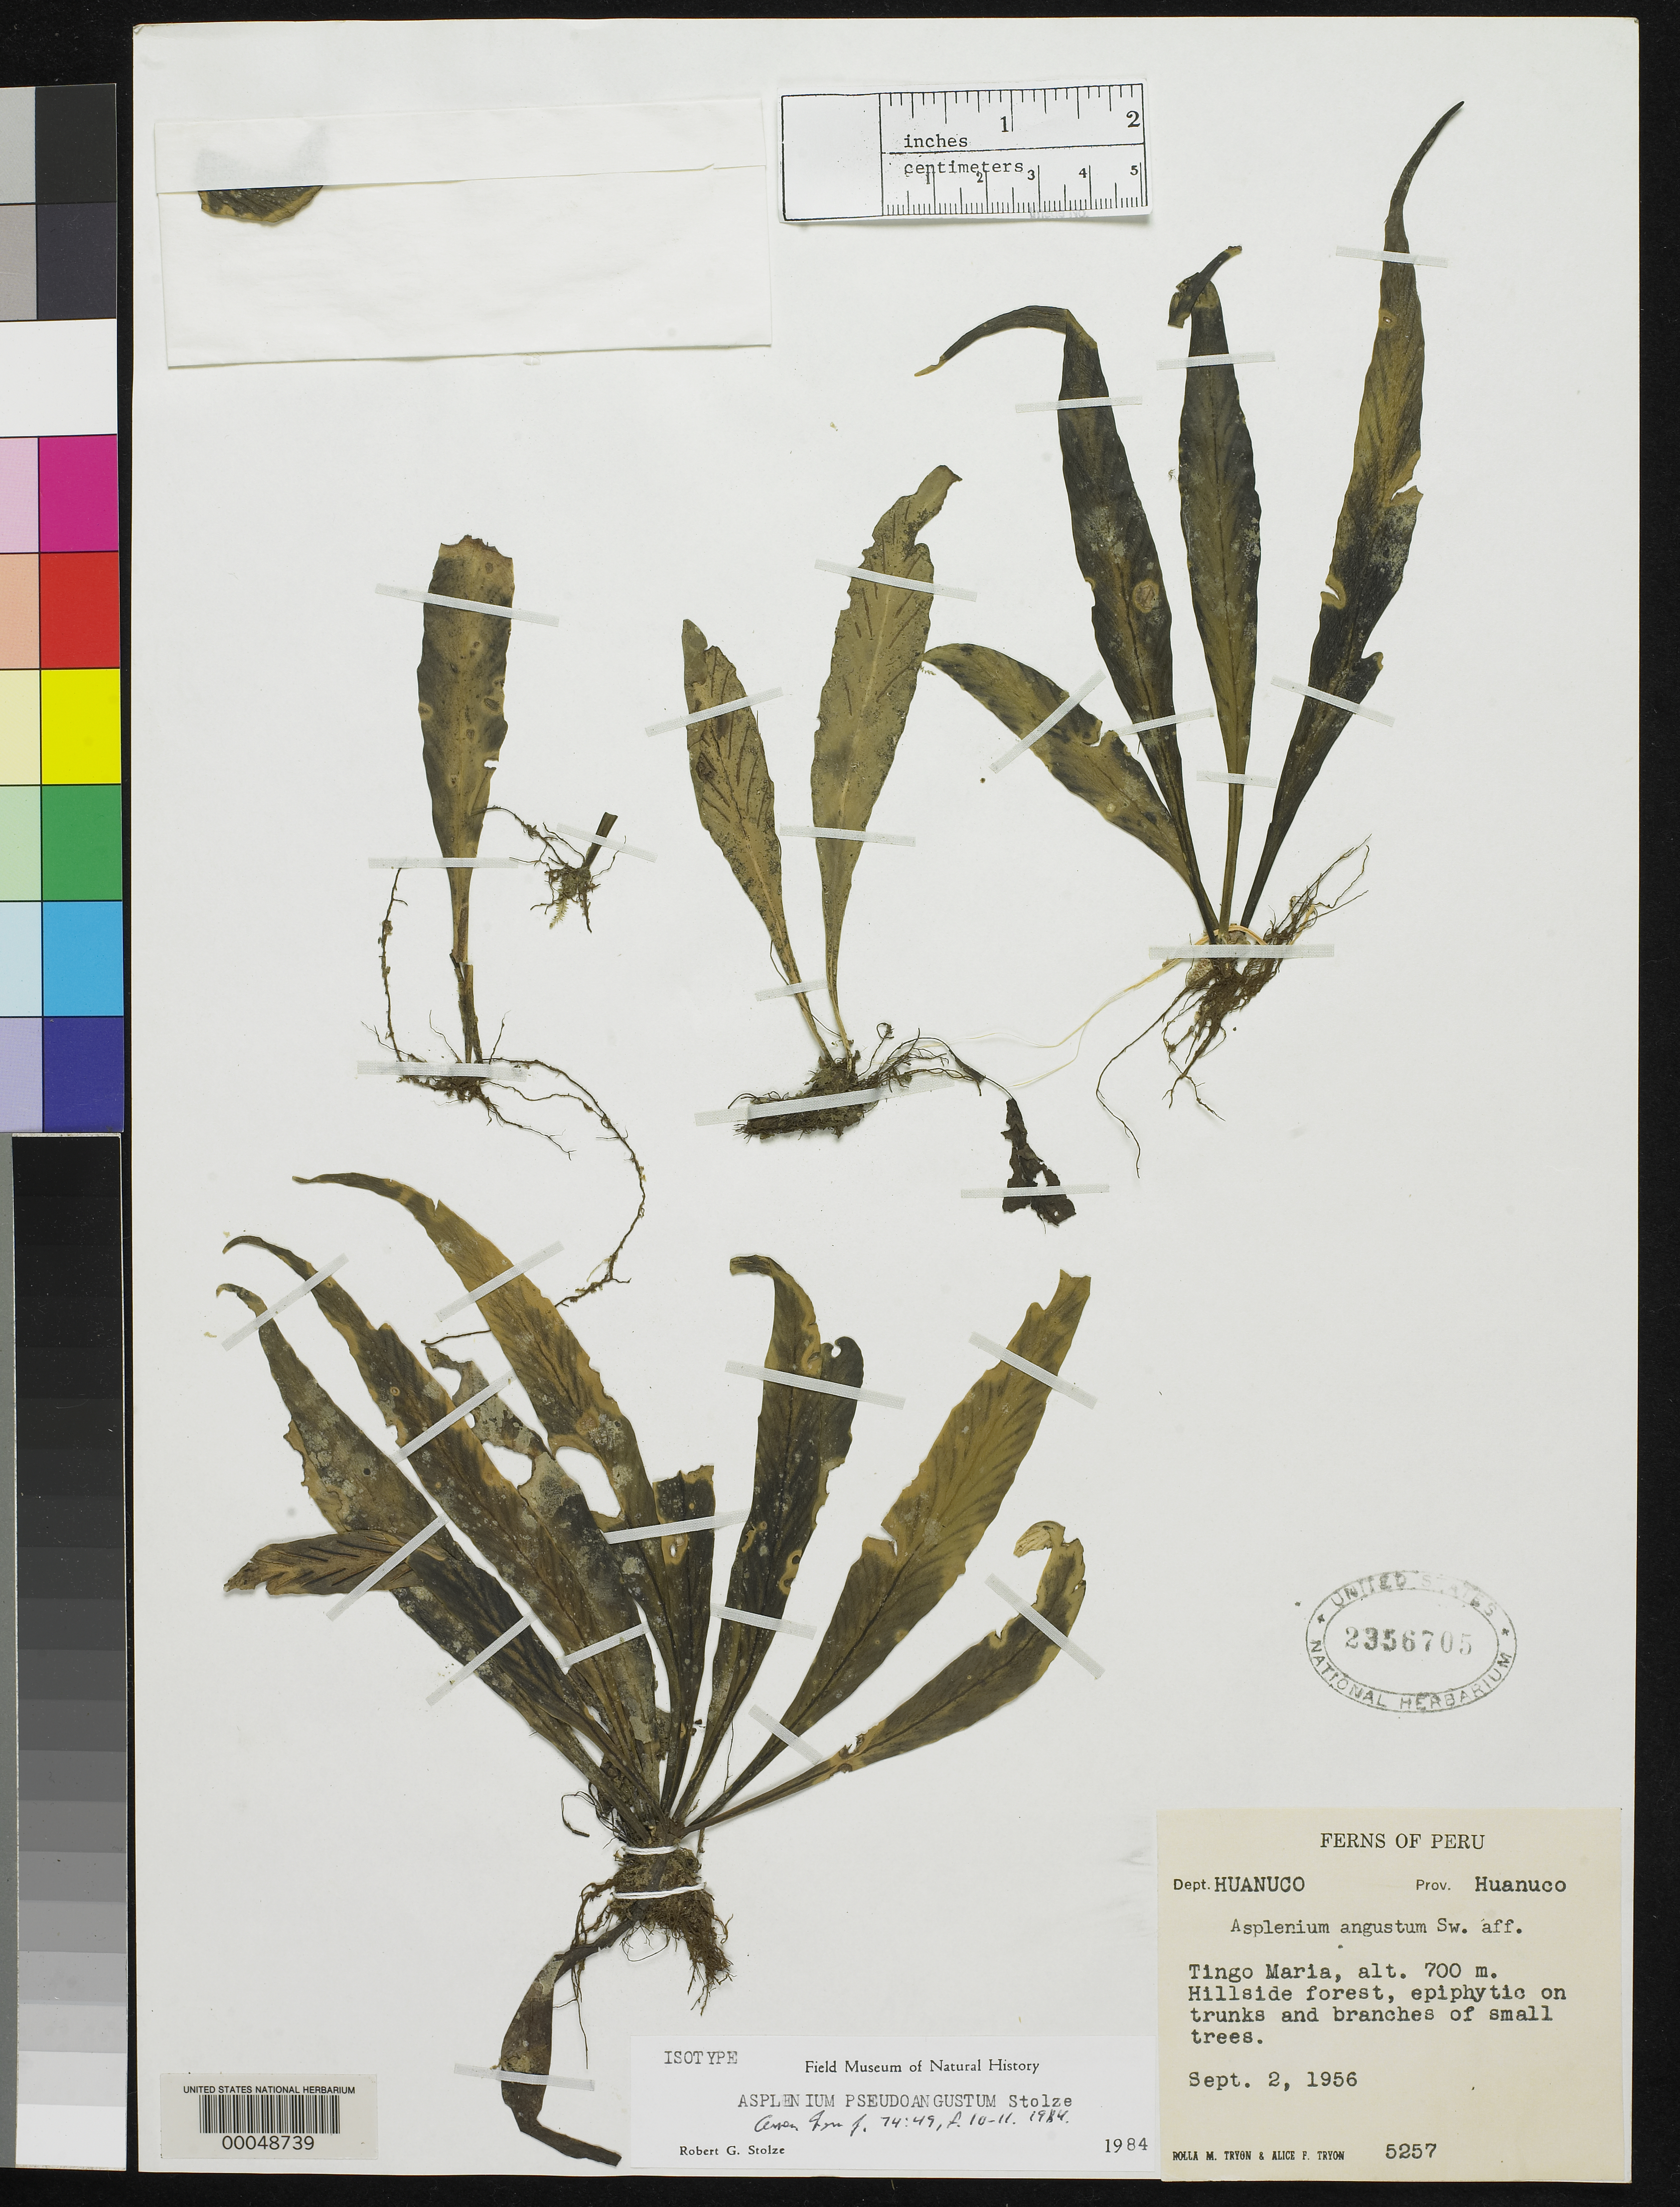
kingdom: Plantae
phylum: Tracheophyta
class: Polypodiopsida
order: Polypodiales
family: Aspleniaceae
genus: Asplenium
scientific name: Asplenium pseudoangustum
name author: Stolze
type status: Isotype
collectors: R. M. Tryon & A. F. Tryon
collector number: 5257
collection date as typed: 02 Sep 1956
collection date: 1956-09-02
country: Peru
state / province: Huánuco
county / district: Leoncio Prado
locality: Tingo María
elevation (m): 700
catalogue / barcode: US 2356705